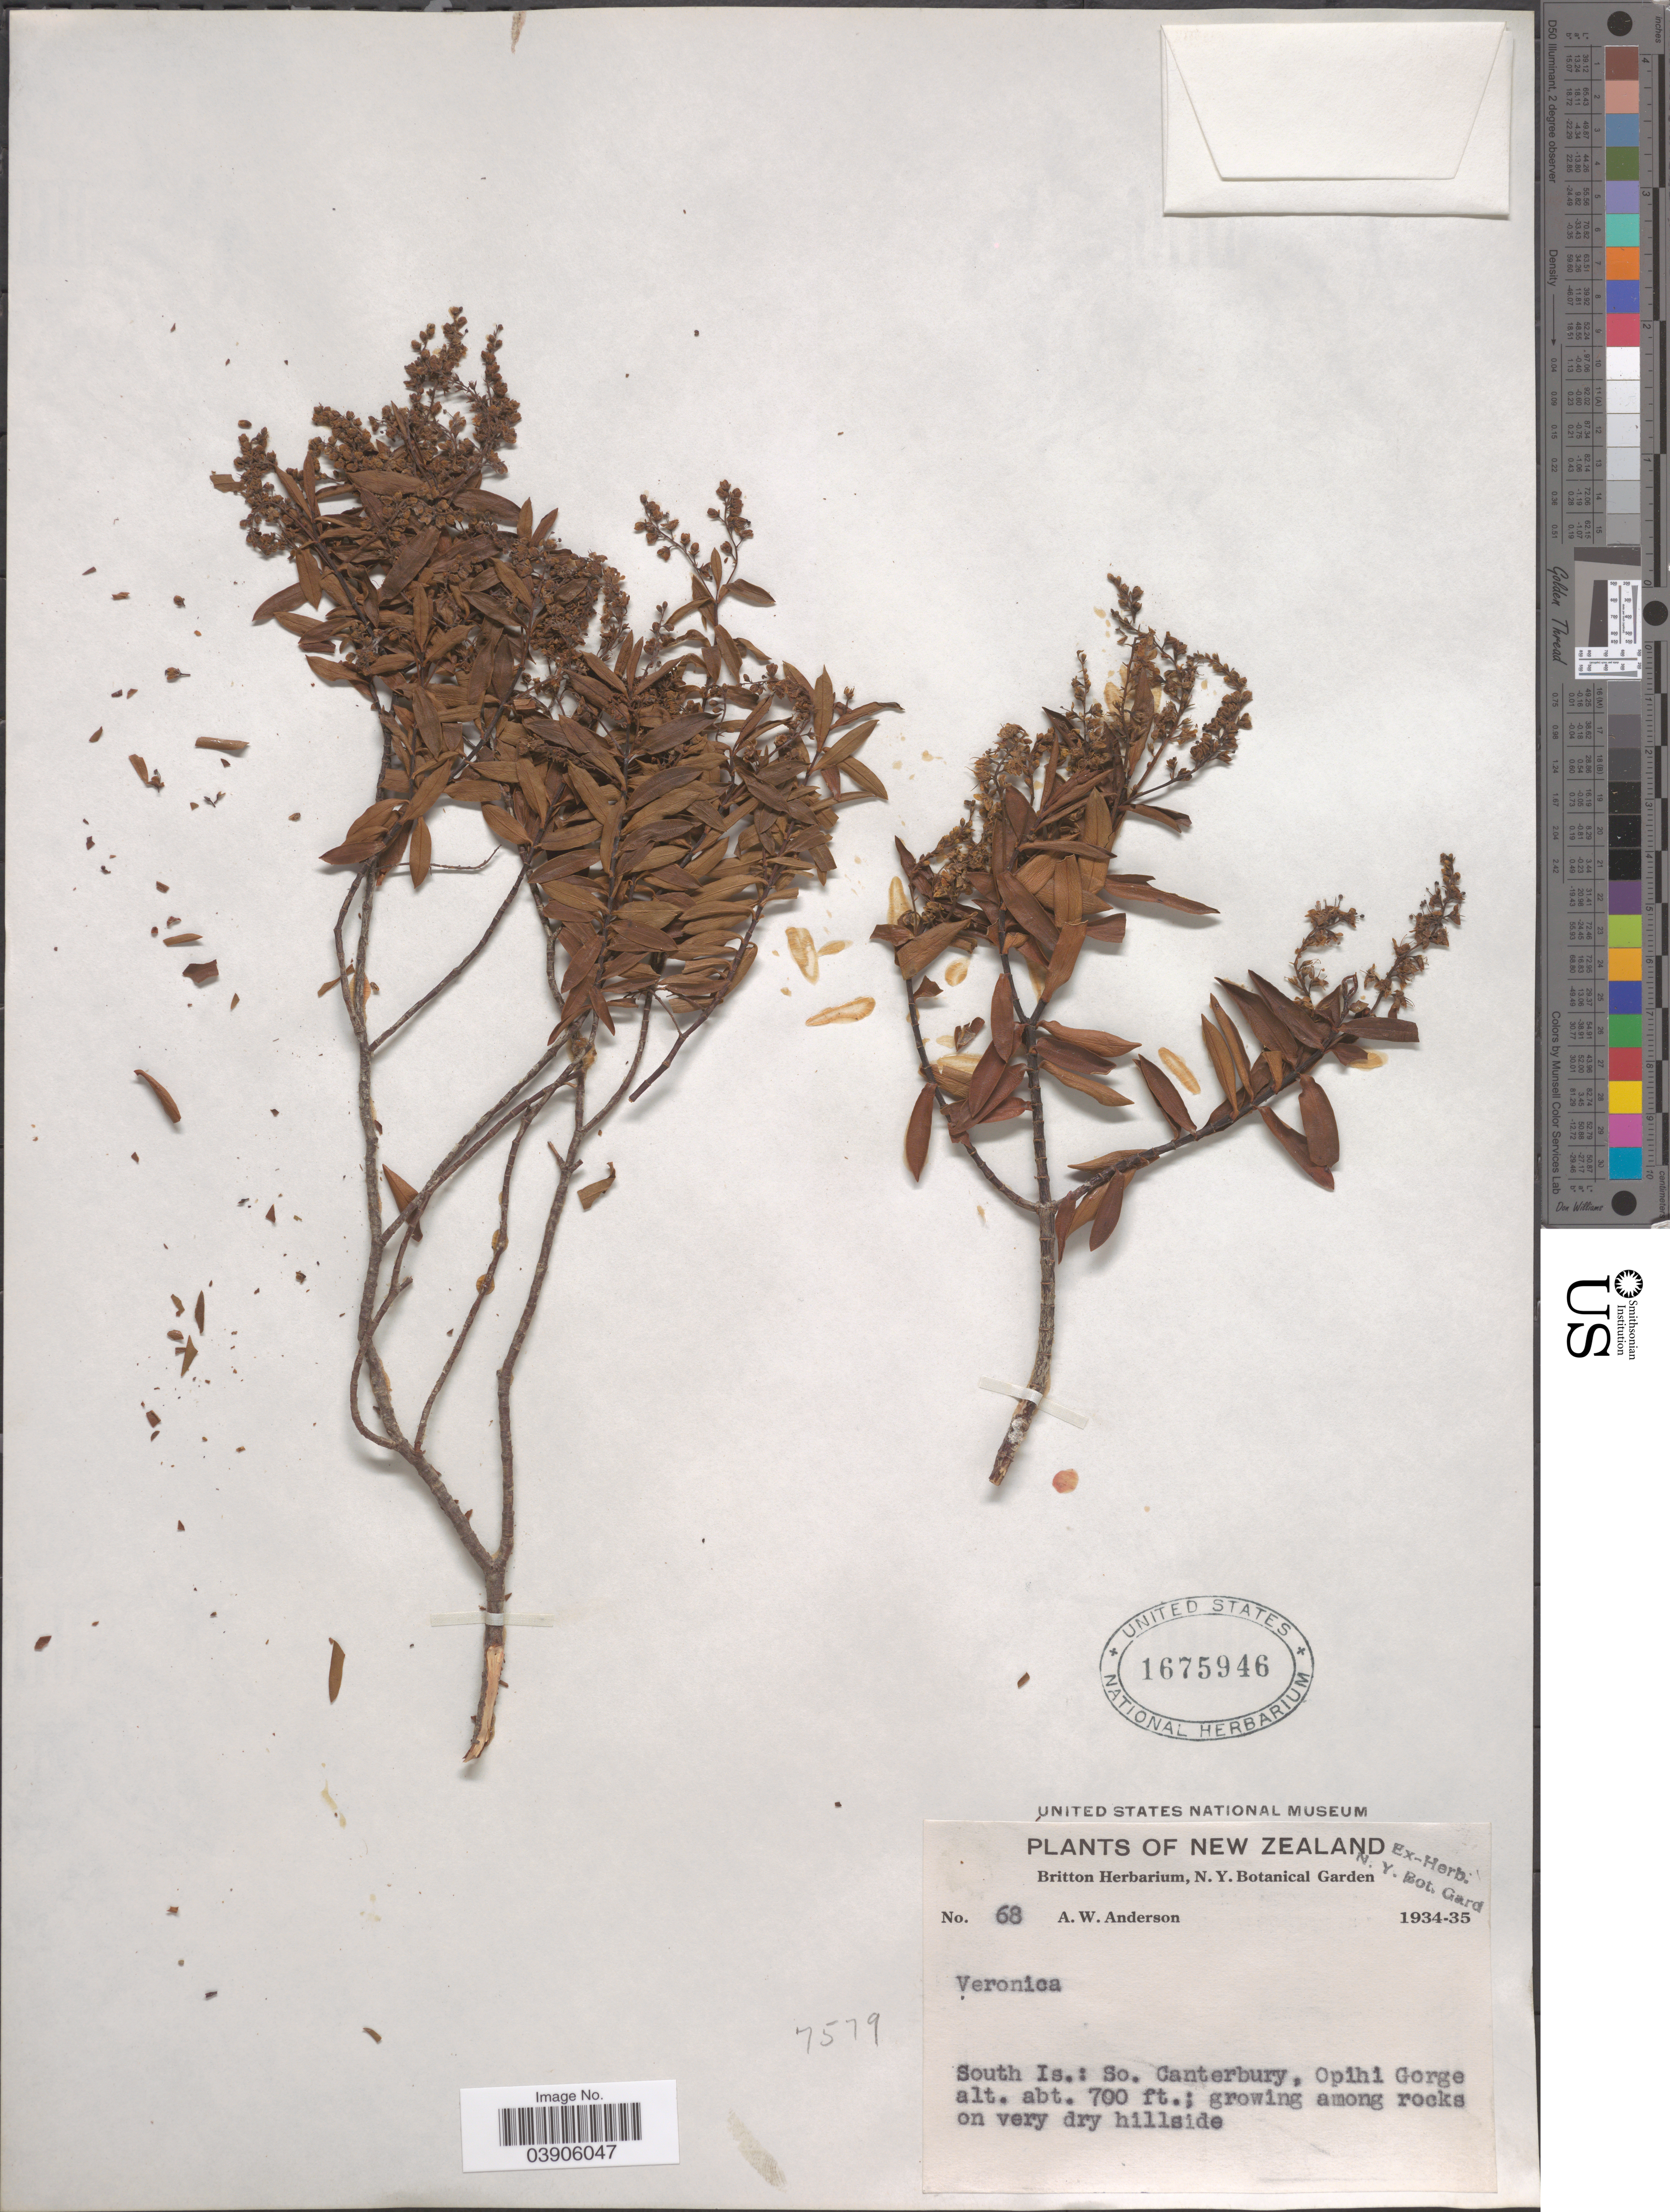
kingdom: Plantae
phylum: Tracheophyta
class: Magnoliopsida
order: Lamiales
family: Plantaginaceae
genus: Hebe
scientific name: Hebe sp.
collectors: A. W. Anderson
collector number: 68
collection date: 1934/1935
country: New Zealand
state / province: Canterbury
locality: South Is.: So. Canterbury, Opihi Gorge.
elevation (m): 213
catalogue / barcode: US 1675946